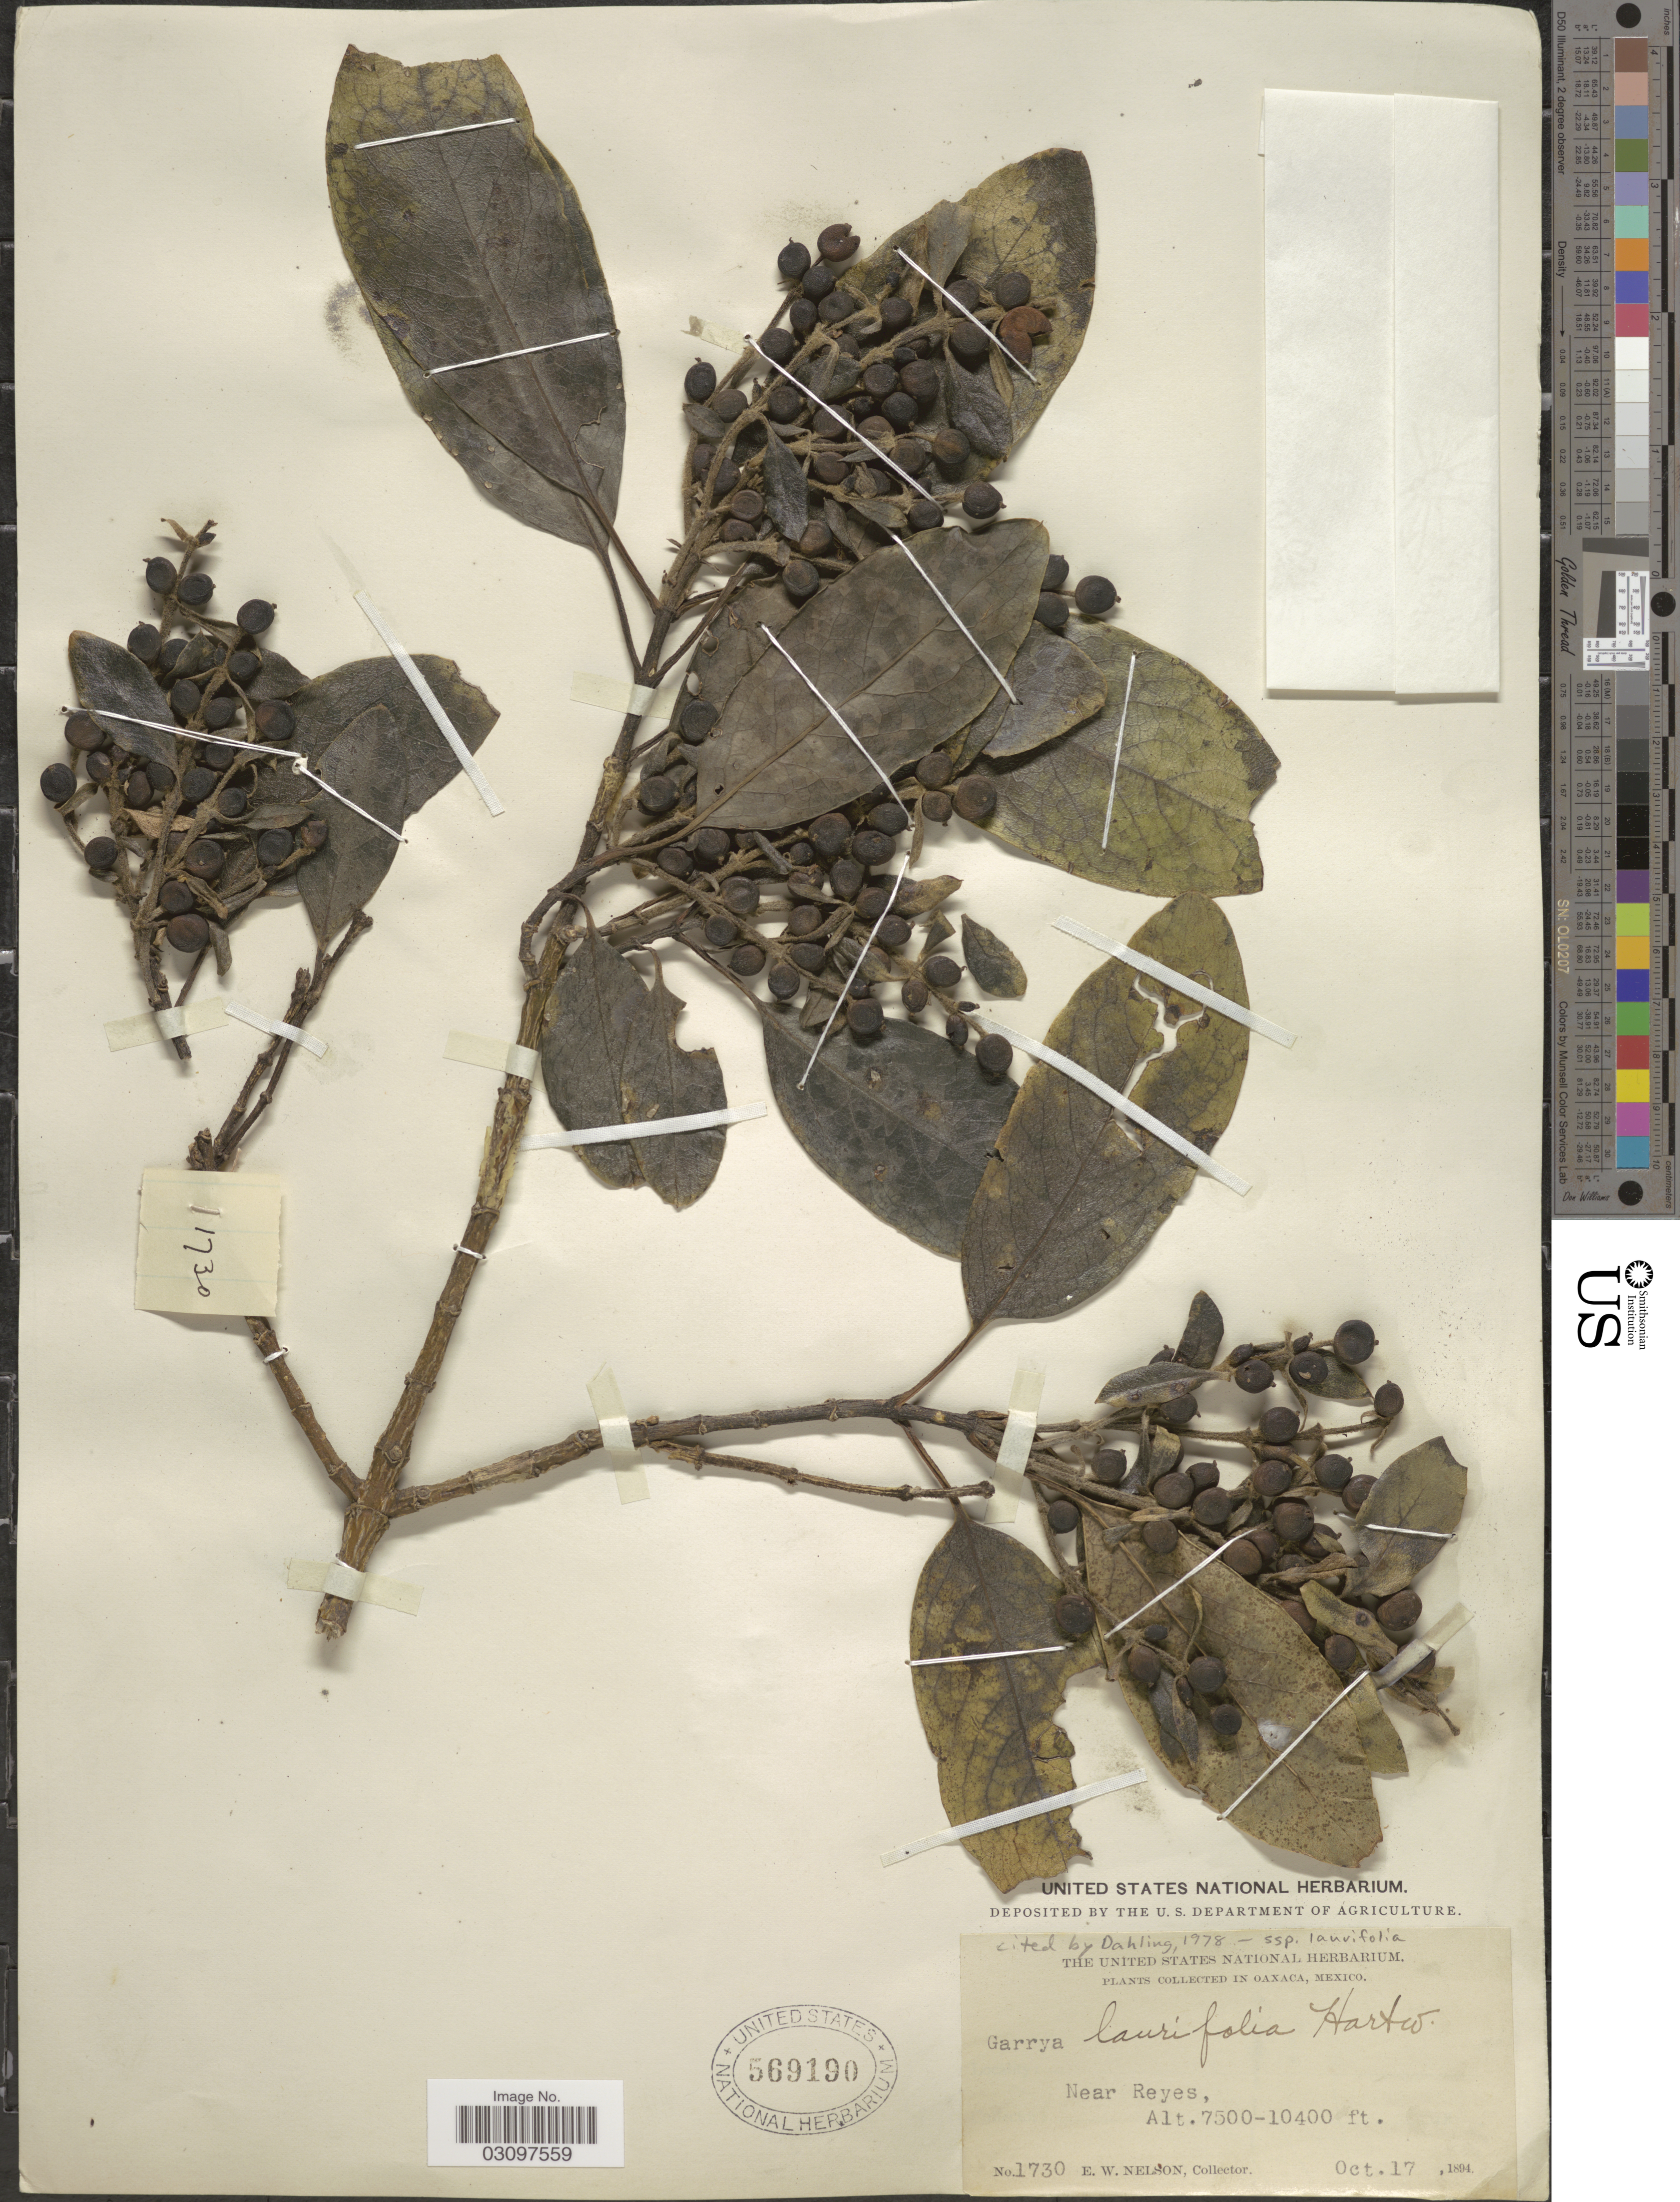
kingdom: Plantae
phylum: Tracheophyta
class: Magnoliopsida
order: Garryales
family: Garryaceae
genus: Garrya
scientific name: Garrya laurifolia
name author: Hartw. ex Benth.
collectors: E. W. Nelson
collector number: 1730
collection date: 1894-10-17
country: Mexico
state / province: Oaxaca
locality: Near Reyes.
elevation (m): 2286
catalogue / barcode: US 569190